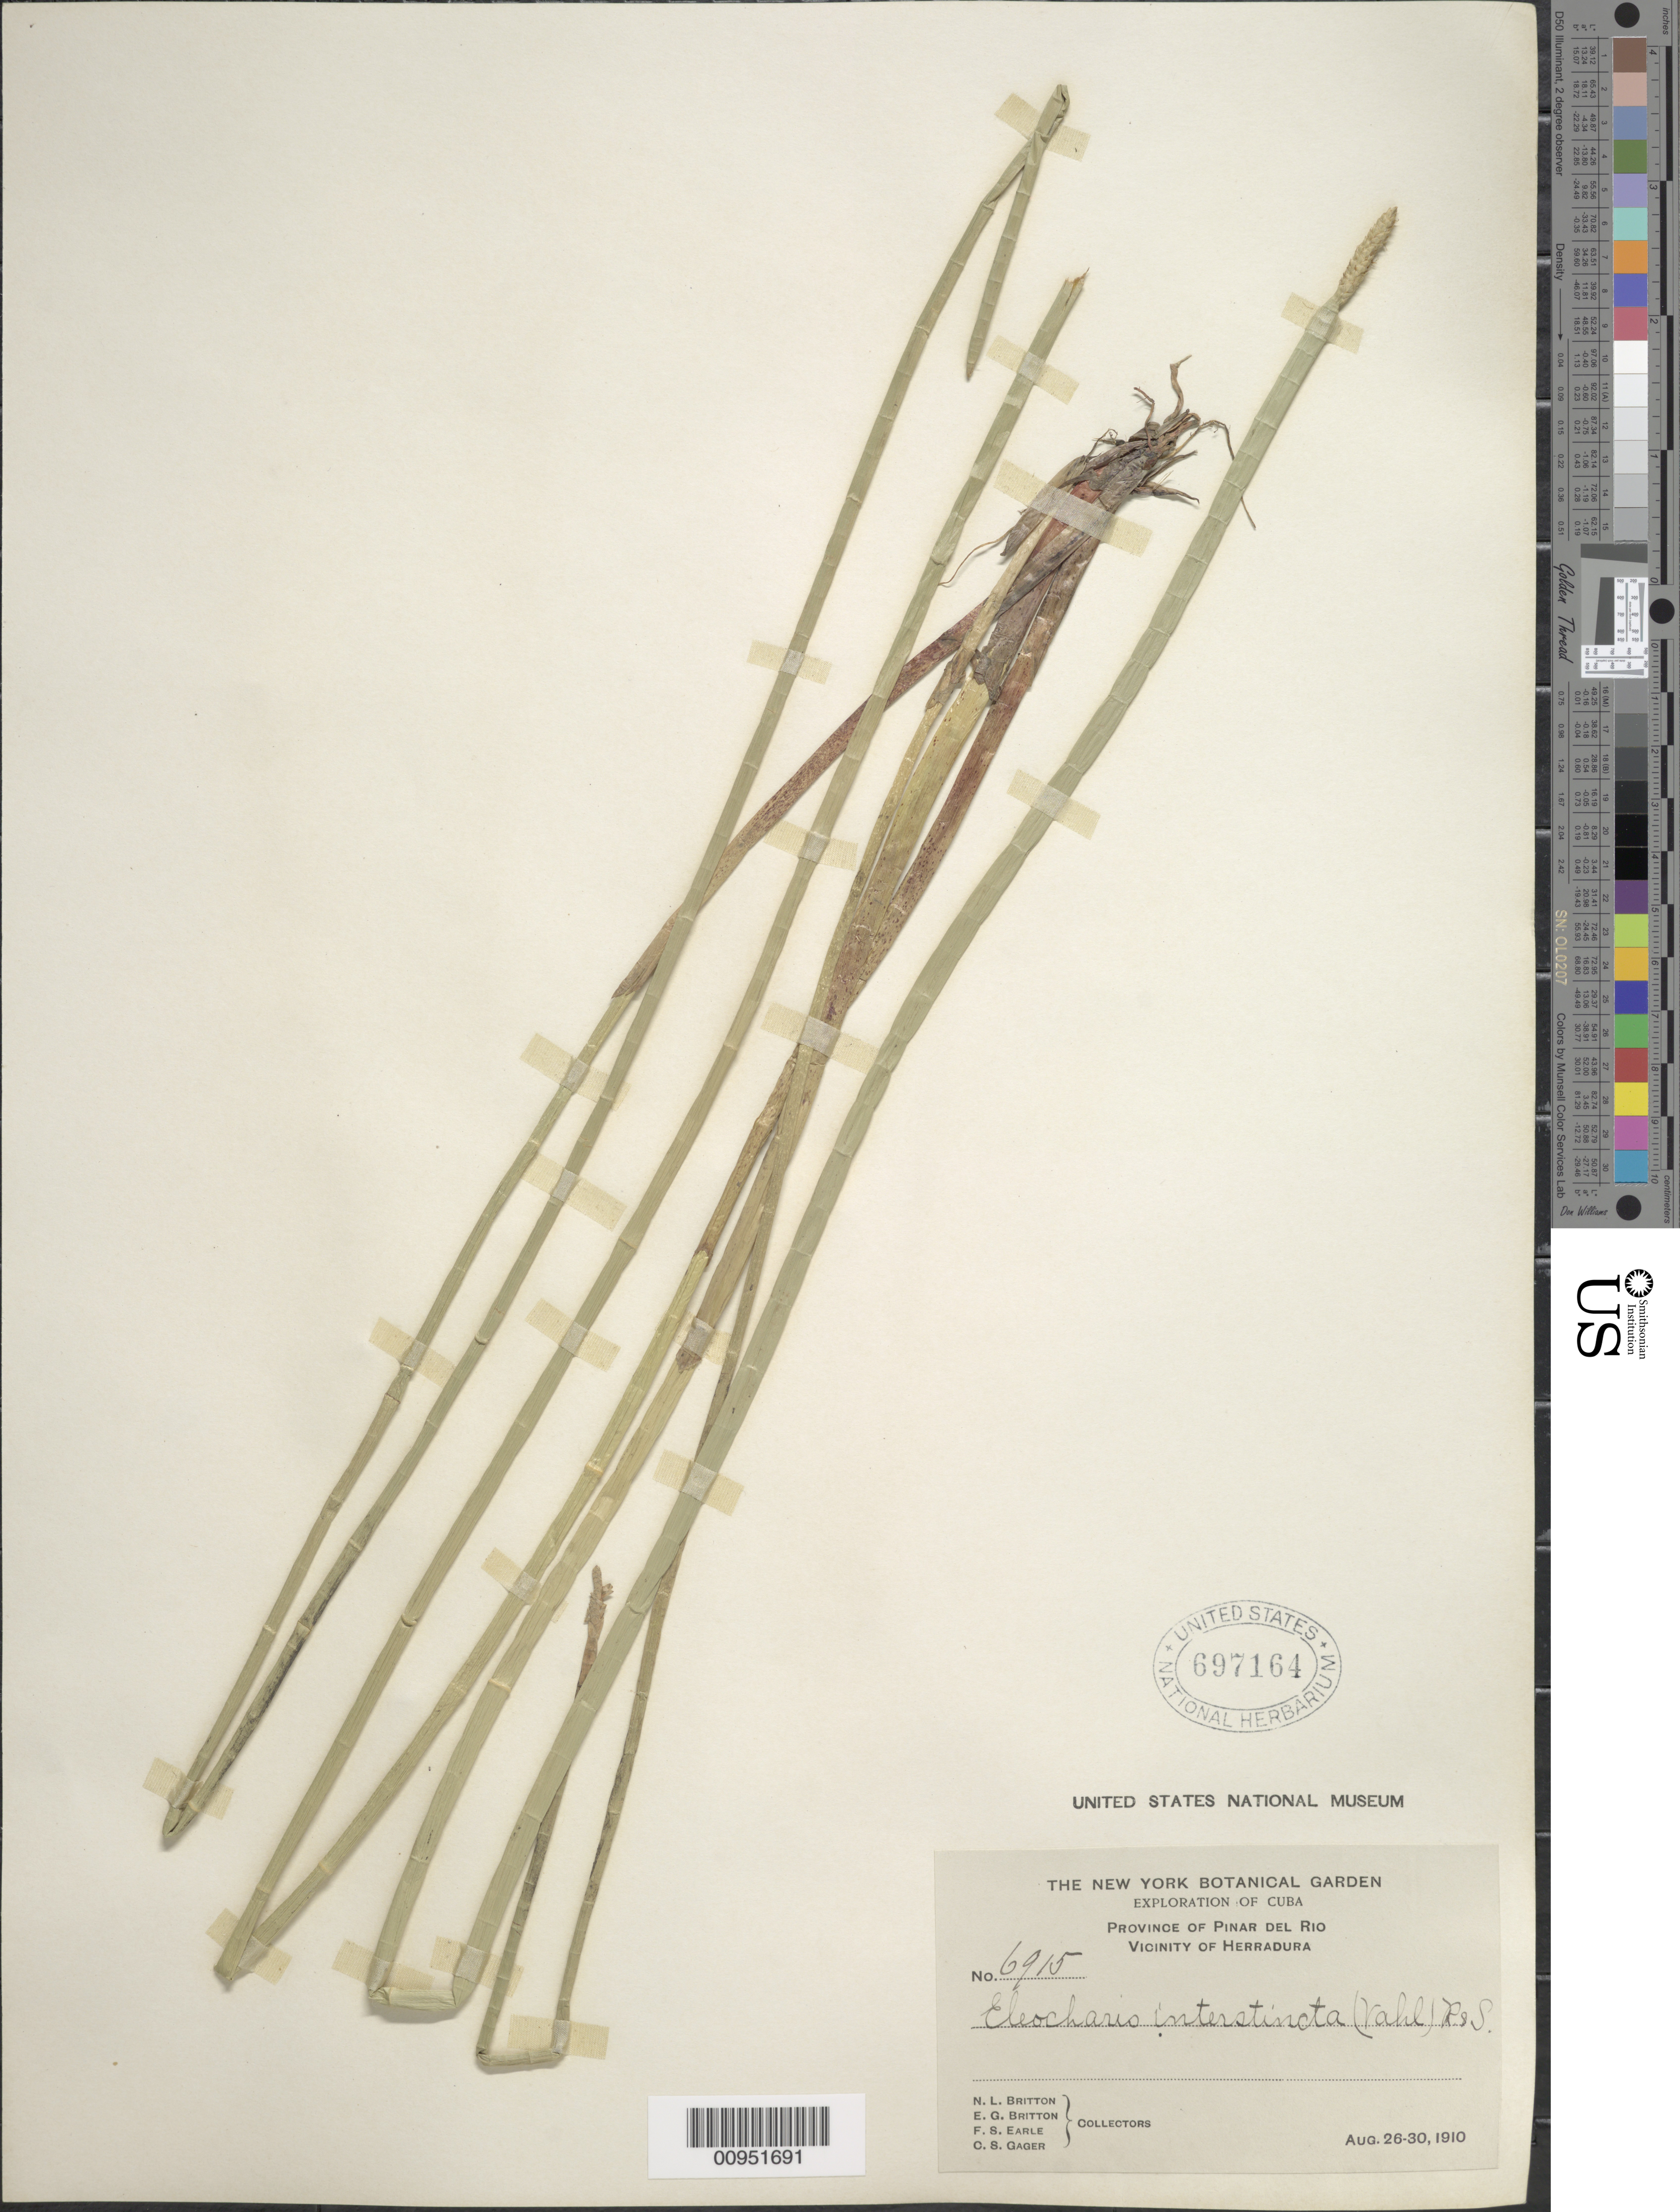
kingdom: Plantae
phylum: Tracheophyta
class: Liliopsida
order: Poales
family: Cyperaceae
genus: Eleocharis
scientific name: Eleocharis interstincta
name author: (Vahl) Roem. & Schult.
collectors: N. Britton, E. G. Britton, F. S. Earle & C. Gager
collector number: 6915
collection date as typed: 26 Aug 1910 to 30 Aug 1910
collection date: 1910-08-26/1910-08-30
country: Cuba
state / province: Pinar del Rio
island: Cuba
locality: Vicinity of Herradura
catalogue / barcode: US 697164